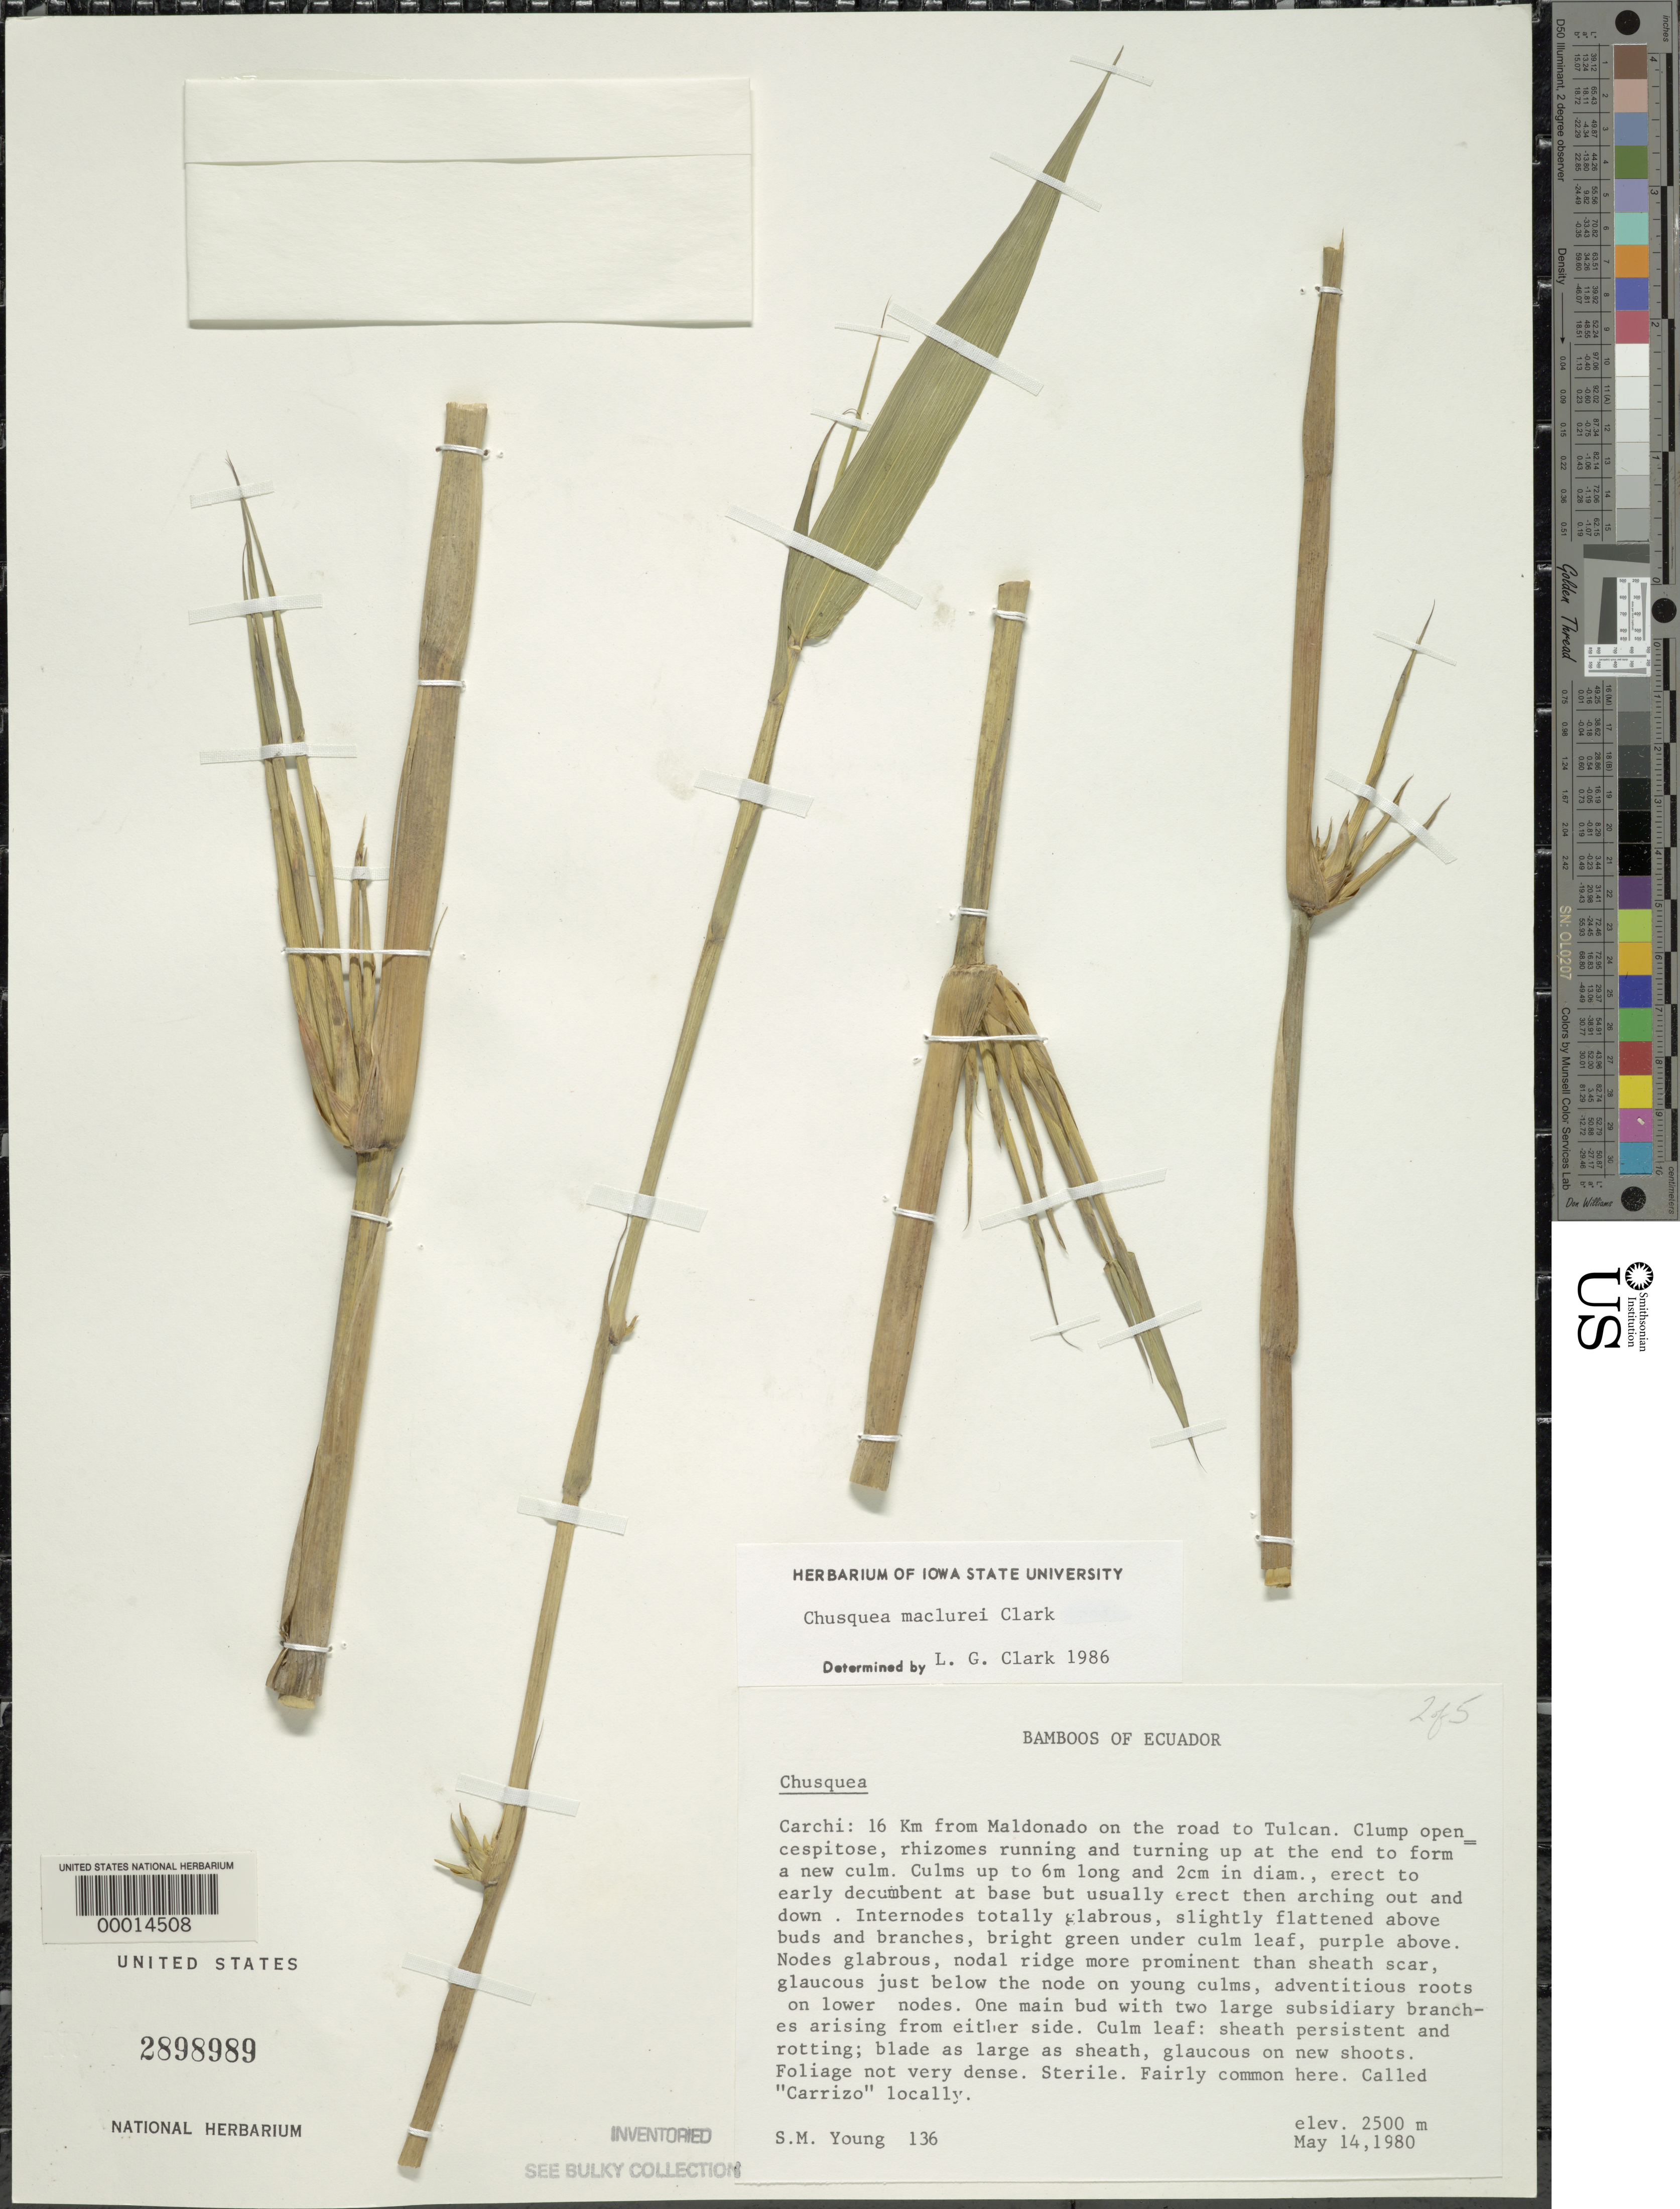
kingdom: Plantae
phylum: Tracheophyta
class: Liliopsida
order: Poales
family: Poaceae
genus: Chusquea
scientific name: Chusquea maclurei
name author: L.G. Clark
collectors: S. Young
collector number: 136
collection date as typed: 14 May 1980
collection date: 1980-05-14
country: Ecuador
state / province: Carchi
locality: Maldonado/Tulcan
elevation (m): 2500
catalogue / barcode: US 2898989